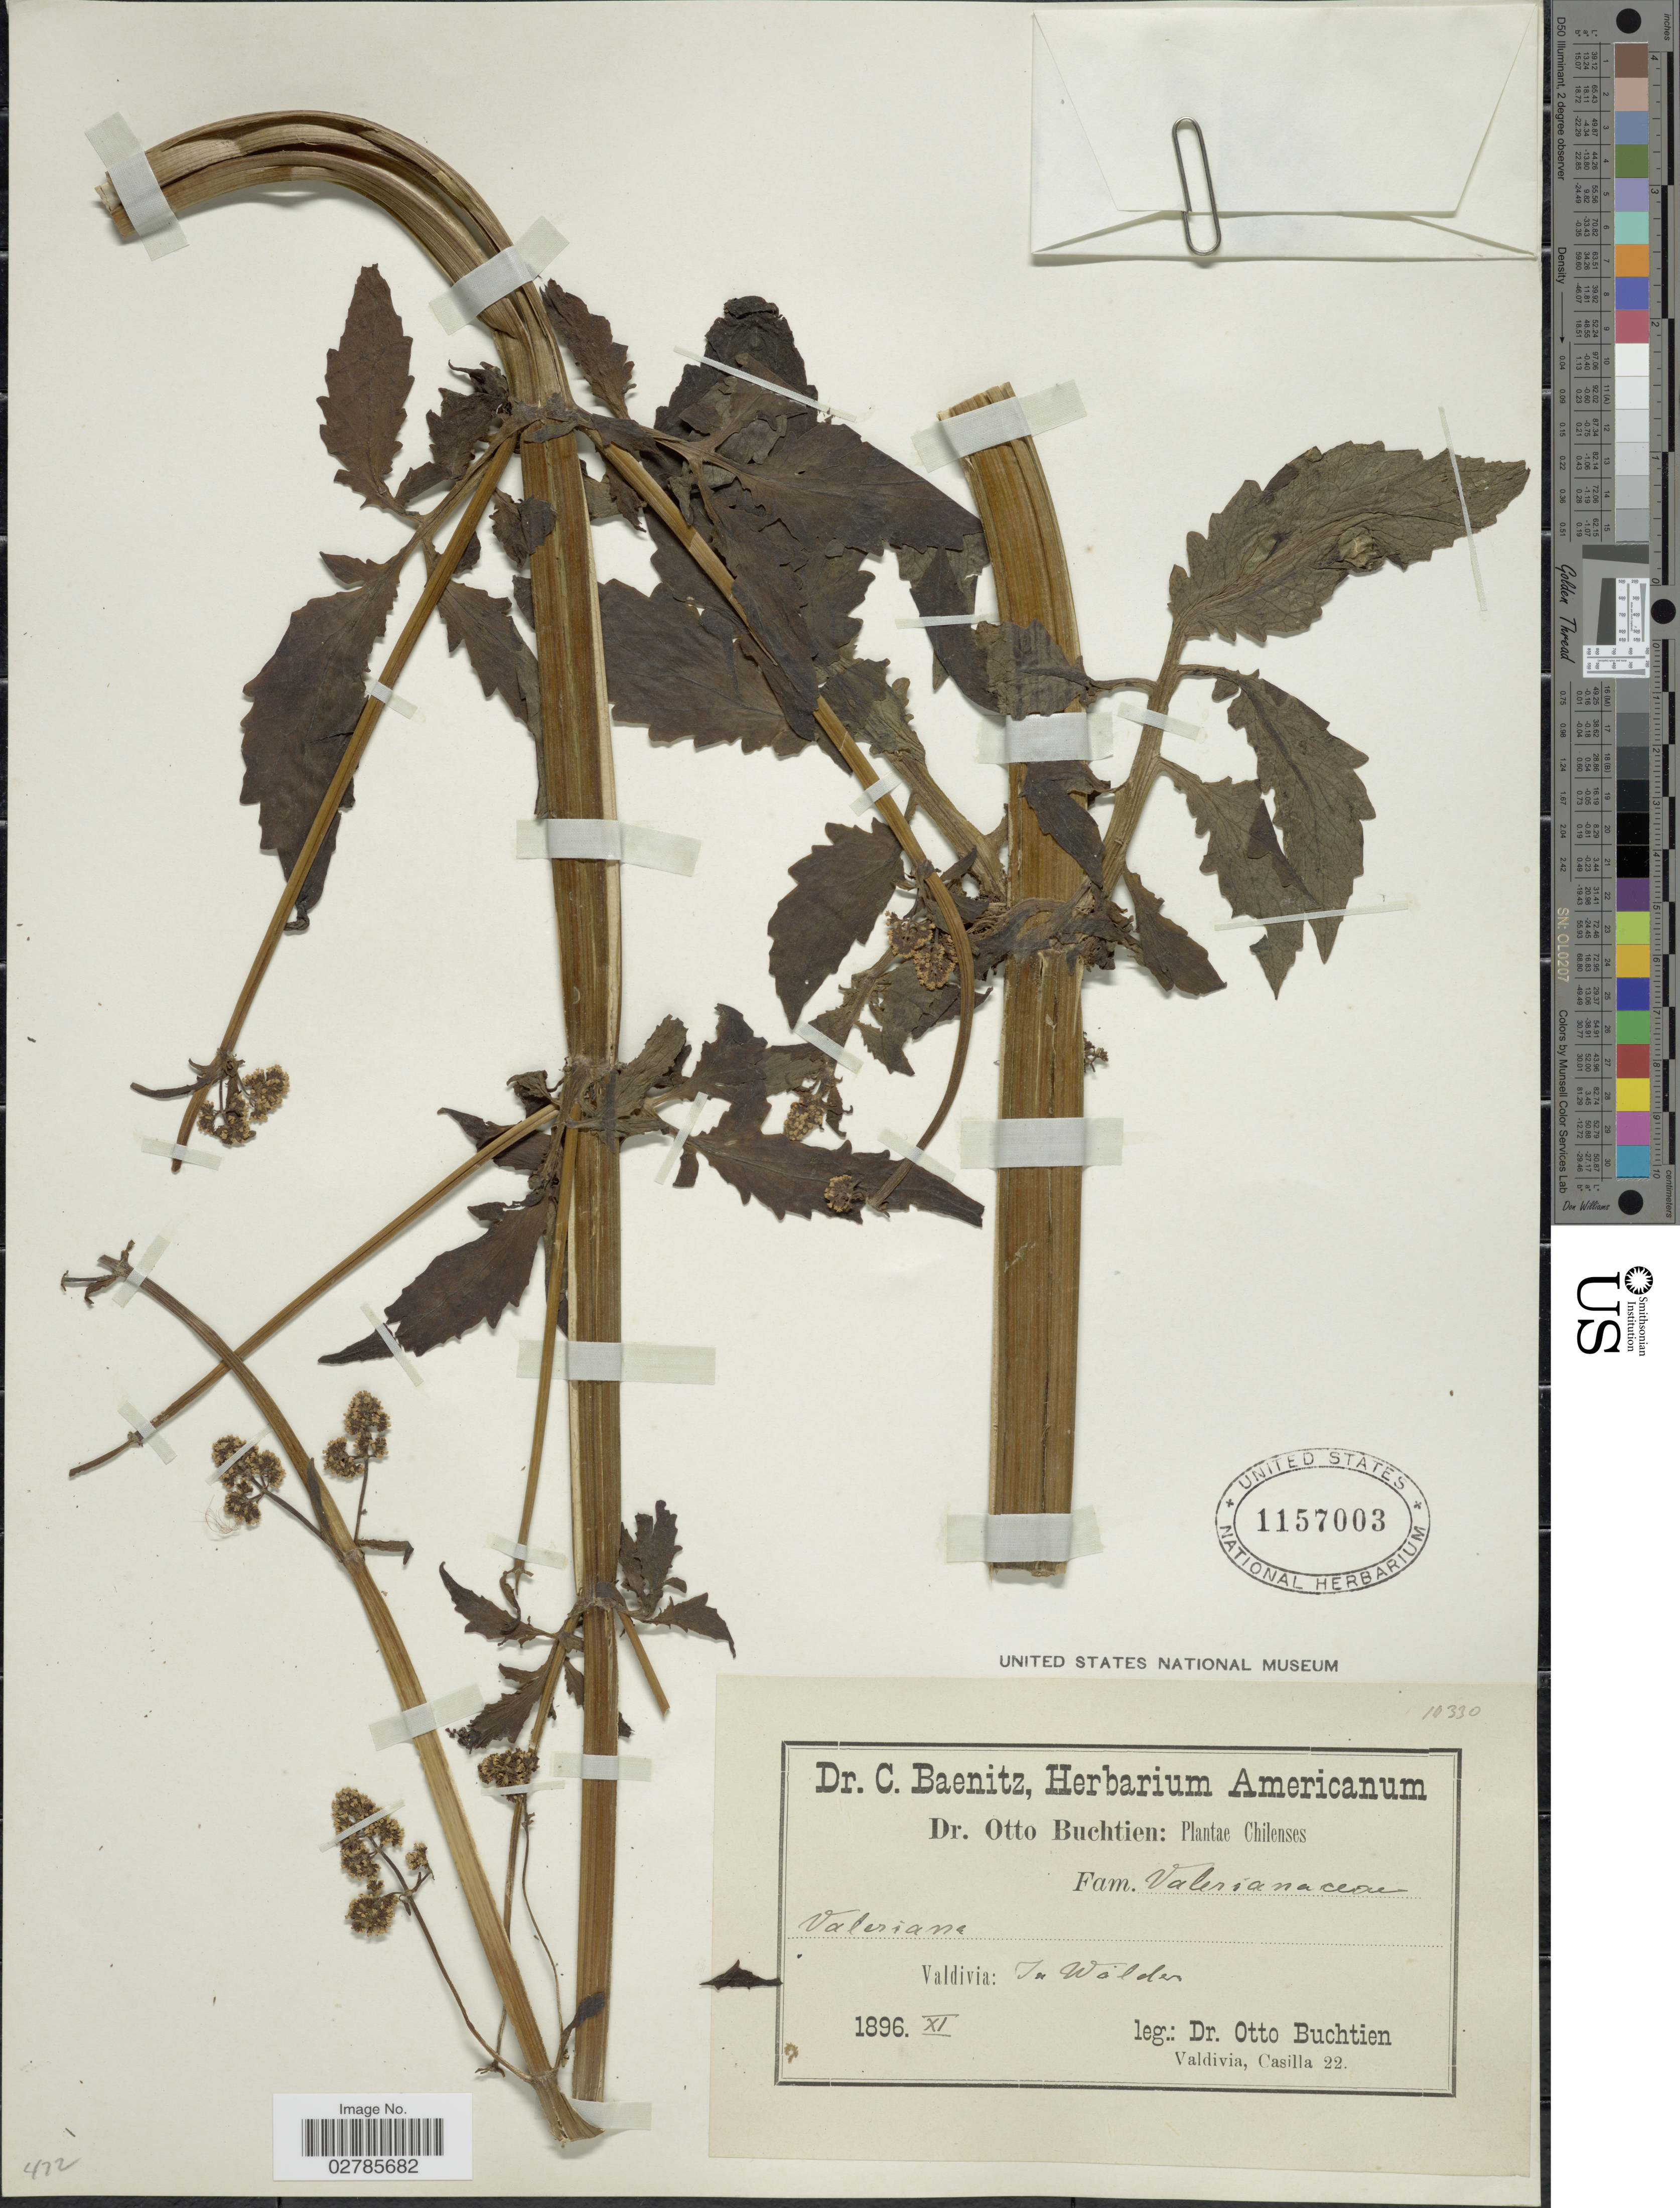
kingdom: Plantae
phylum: Tracheophyta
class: Magnoliopsida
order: Dipsacales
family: Caprifoliaceae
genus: Valeriana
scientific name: Valeriana sp.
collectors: O. Buchtien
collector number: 10330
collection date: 1896-11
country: Chile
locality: Valdivia: In Walder.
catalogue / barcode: US 1157003